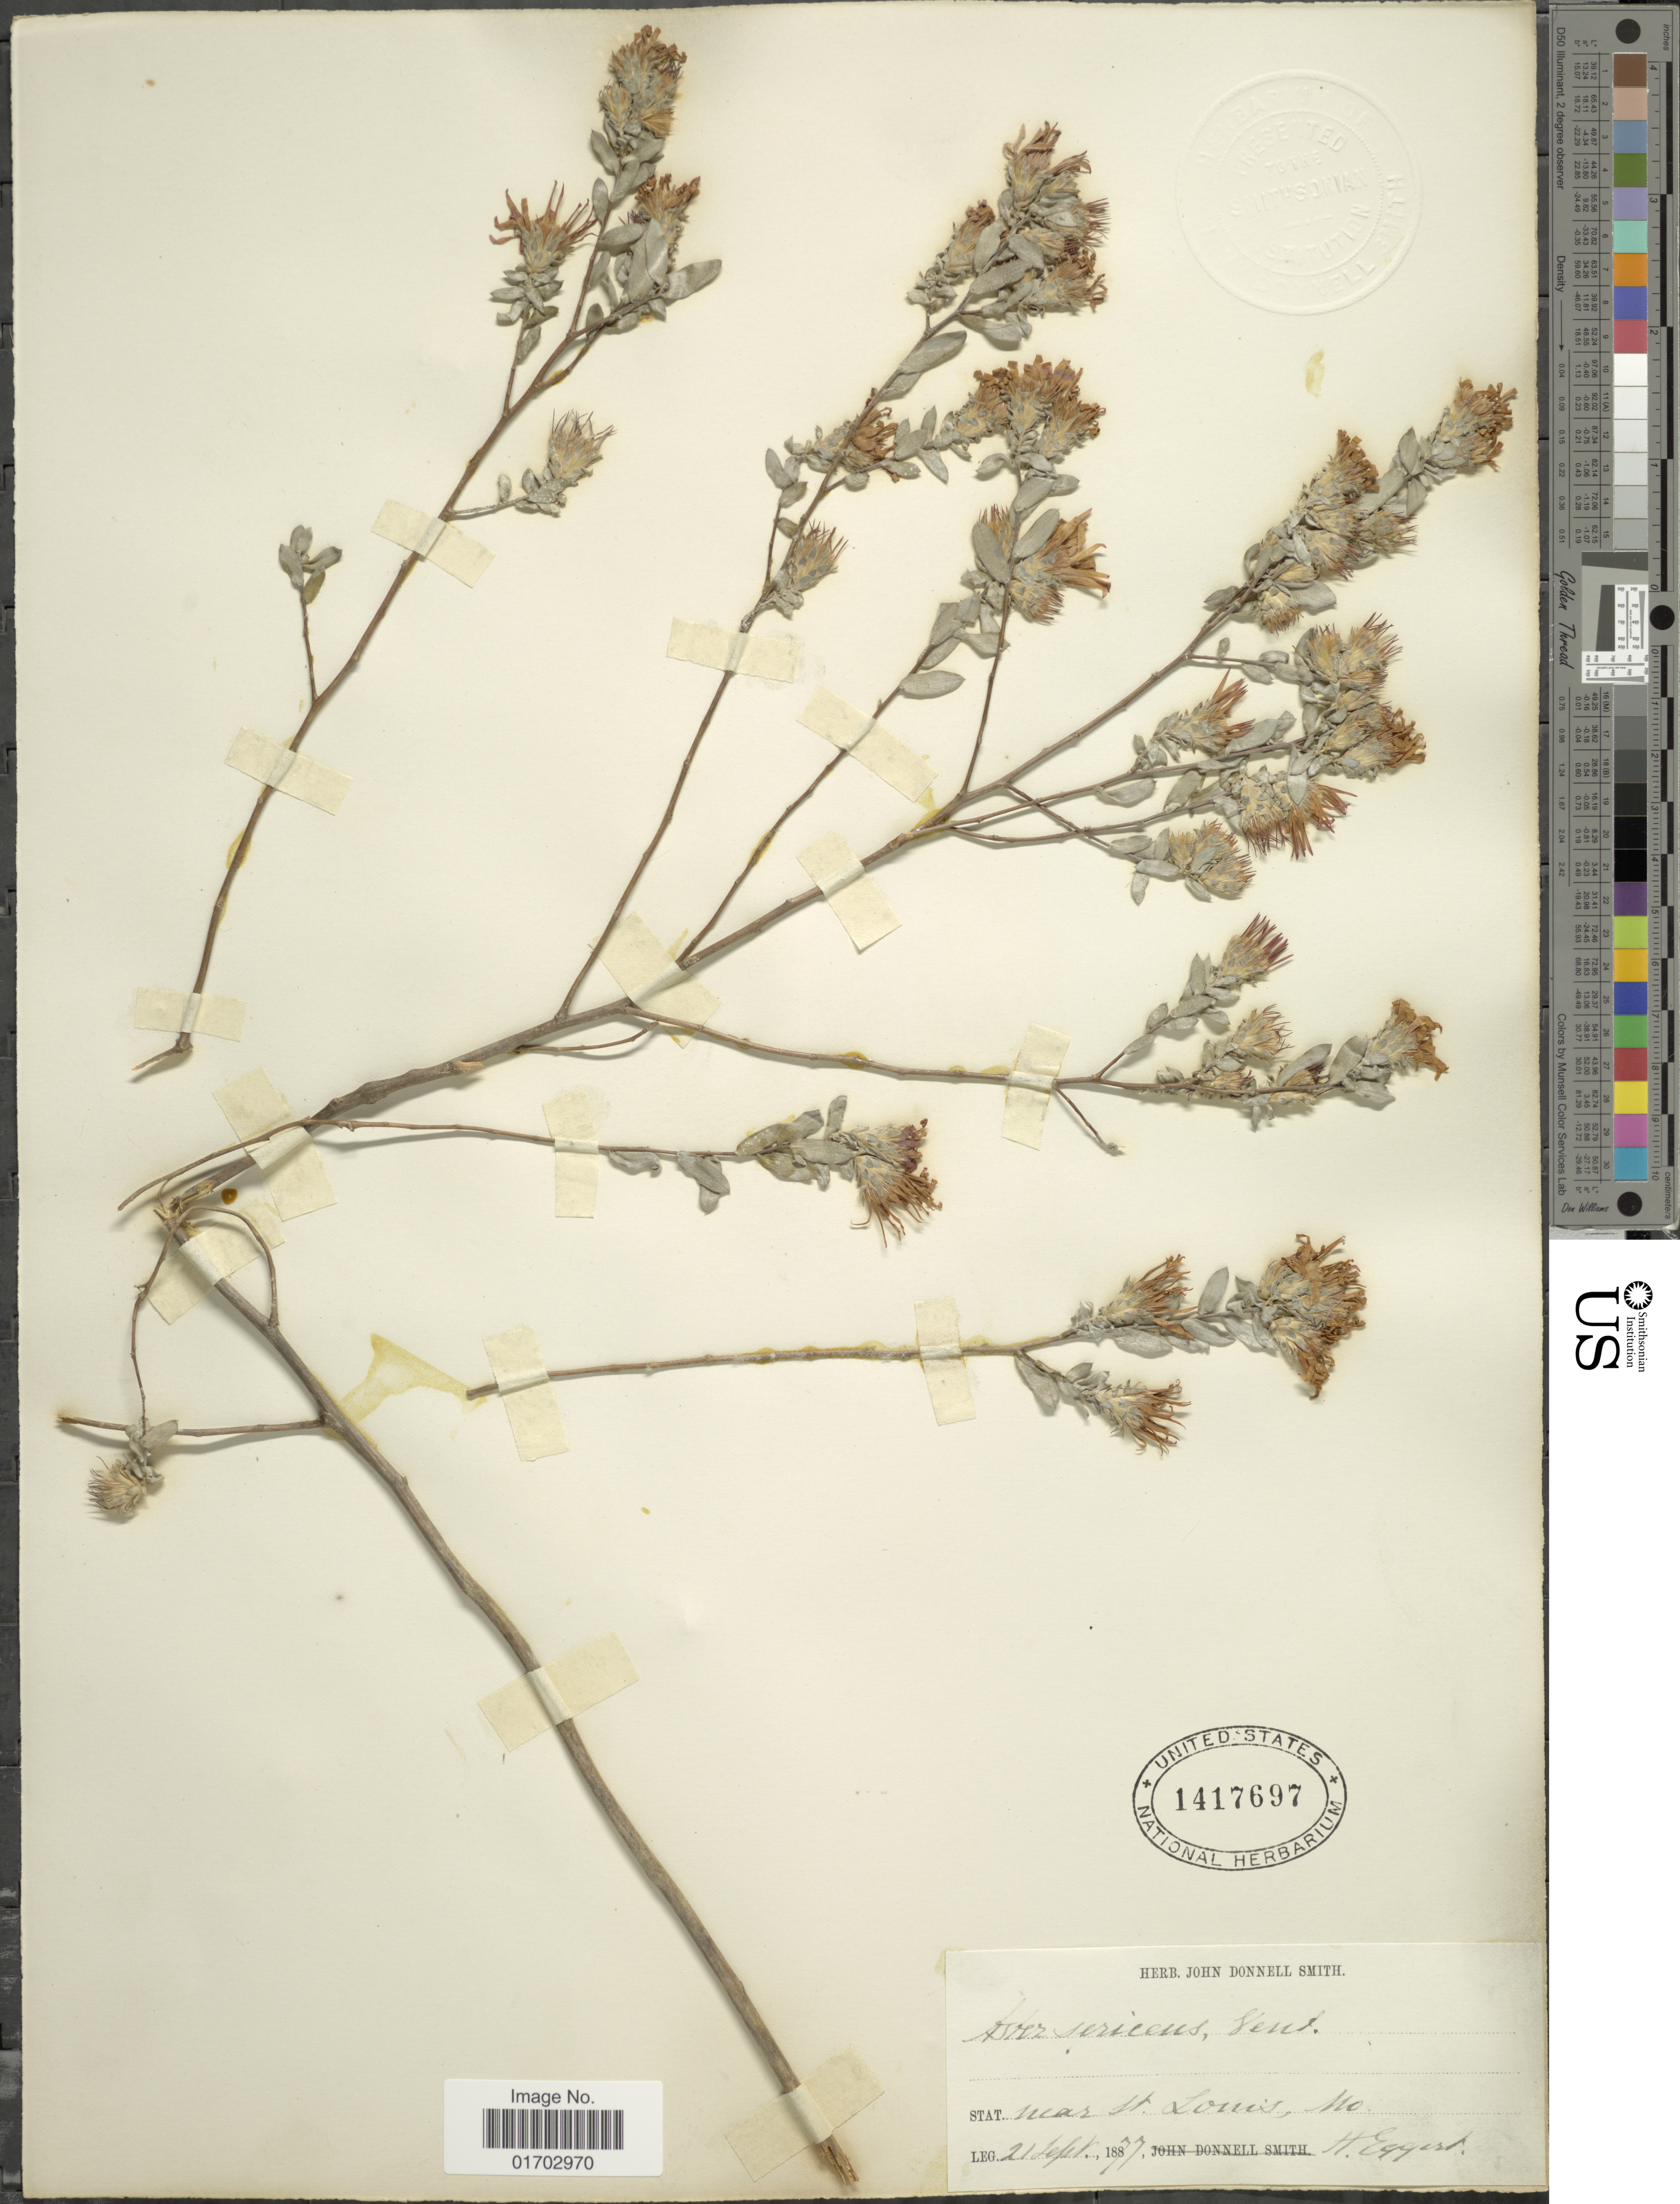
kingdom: Plantae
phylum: Tracheophyta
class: Magnoliopsida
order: Asterales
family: Asteraceae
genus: Symphyotrichum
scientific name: Symphyotrichum sericeum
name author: (Vent.) G.L. Nesom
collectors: H. Eggert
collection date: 1877-09-21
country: United States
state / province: Missouri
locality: Near St. Louis.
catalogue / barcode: US 1417697